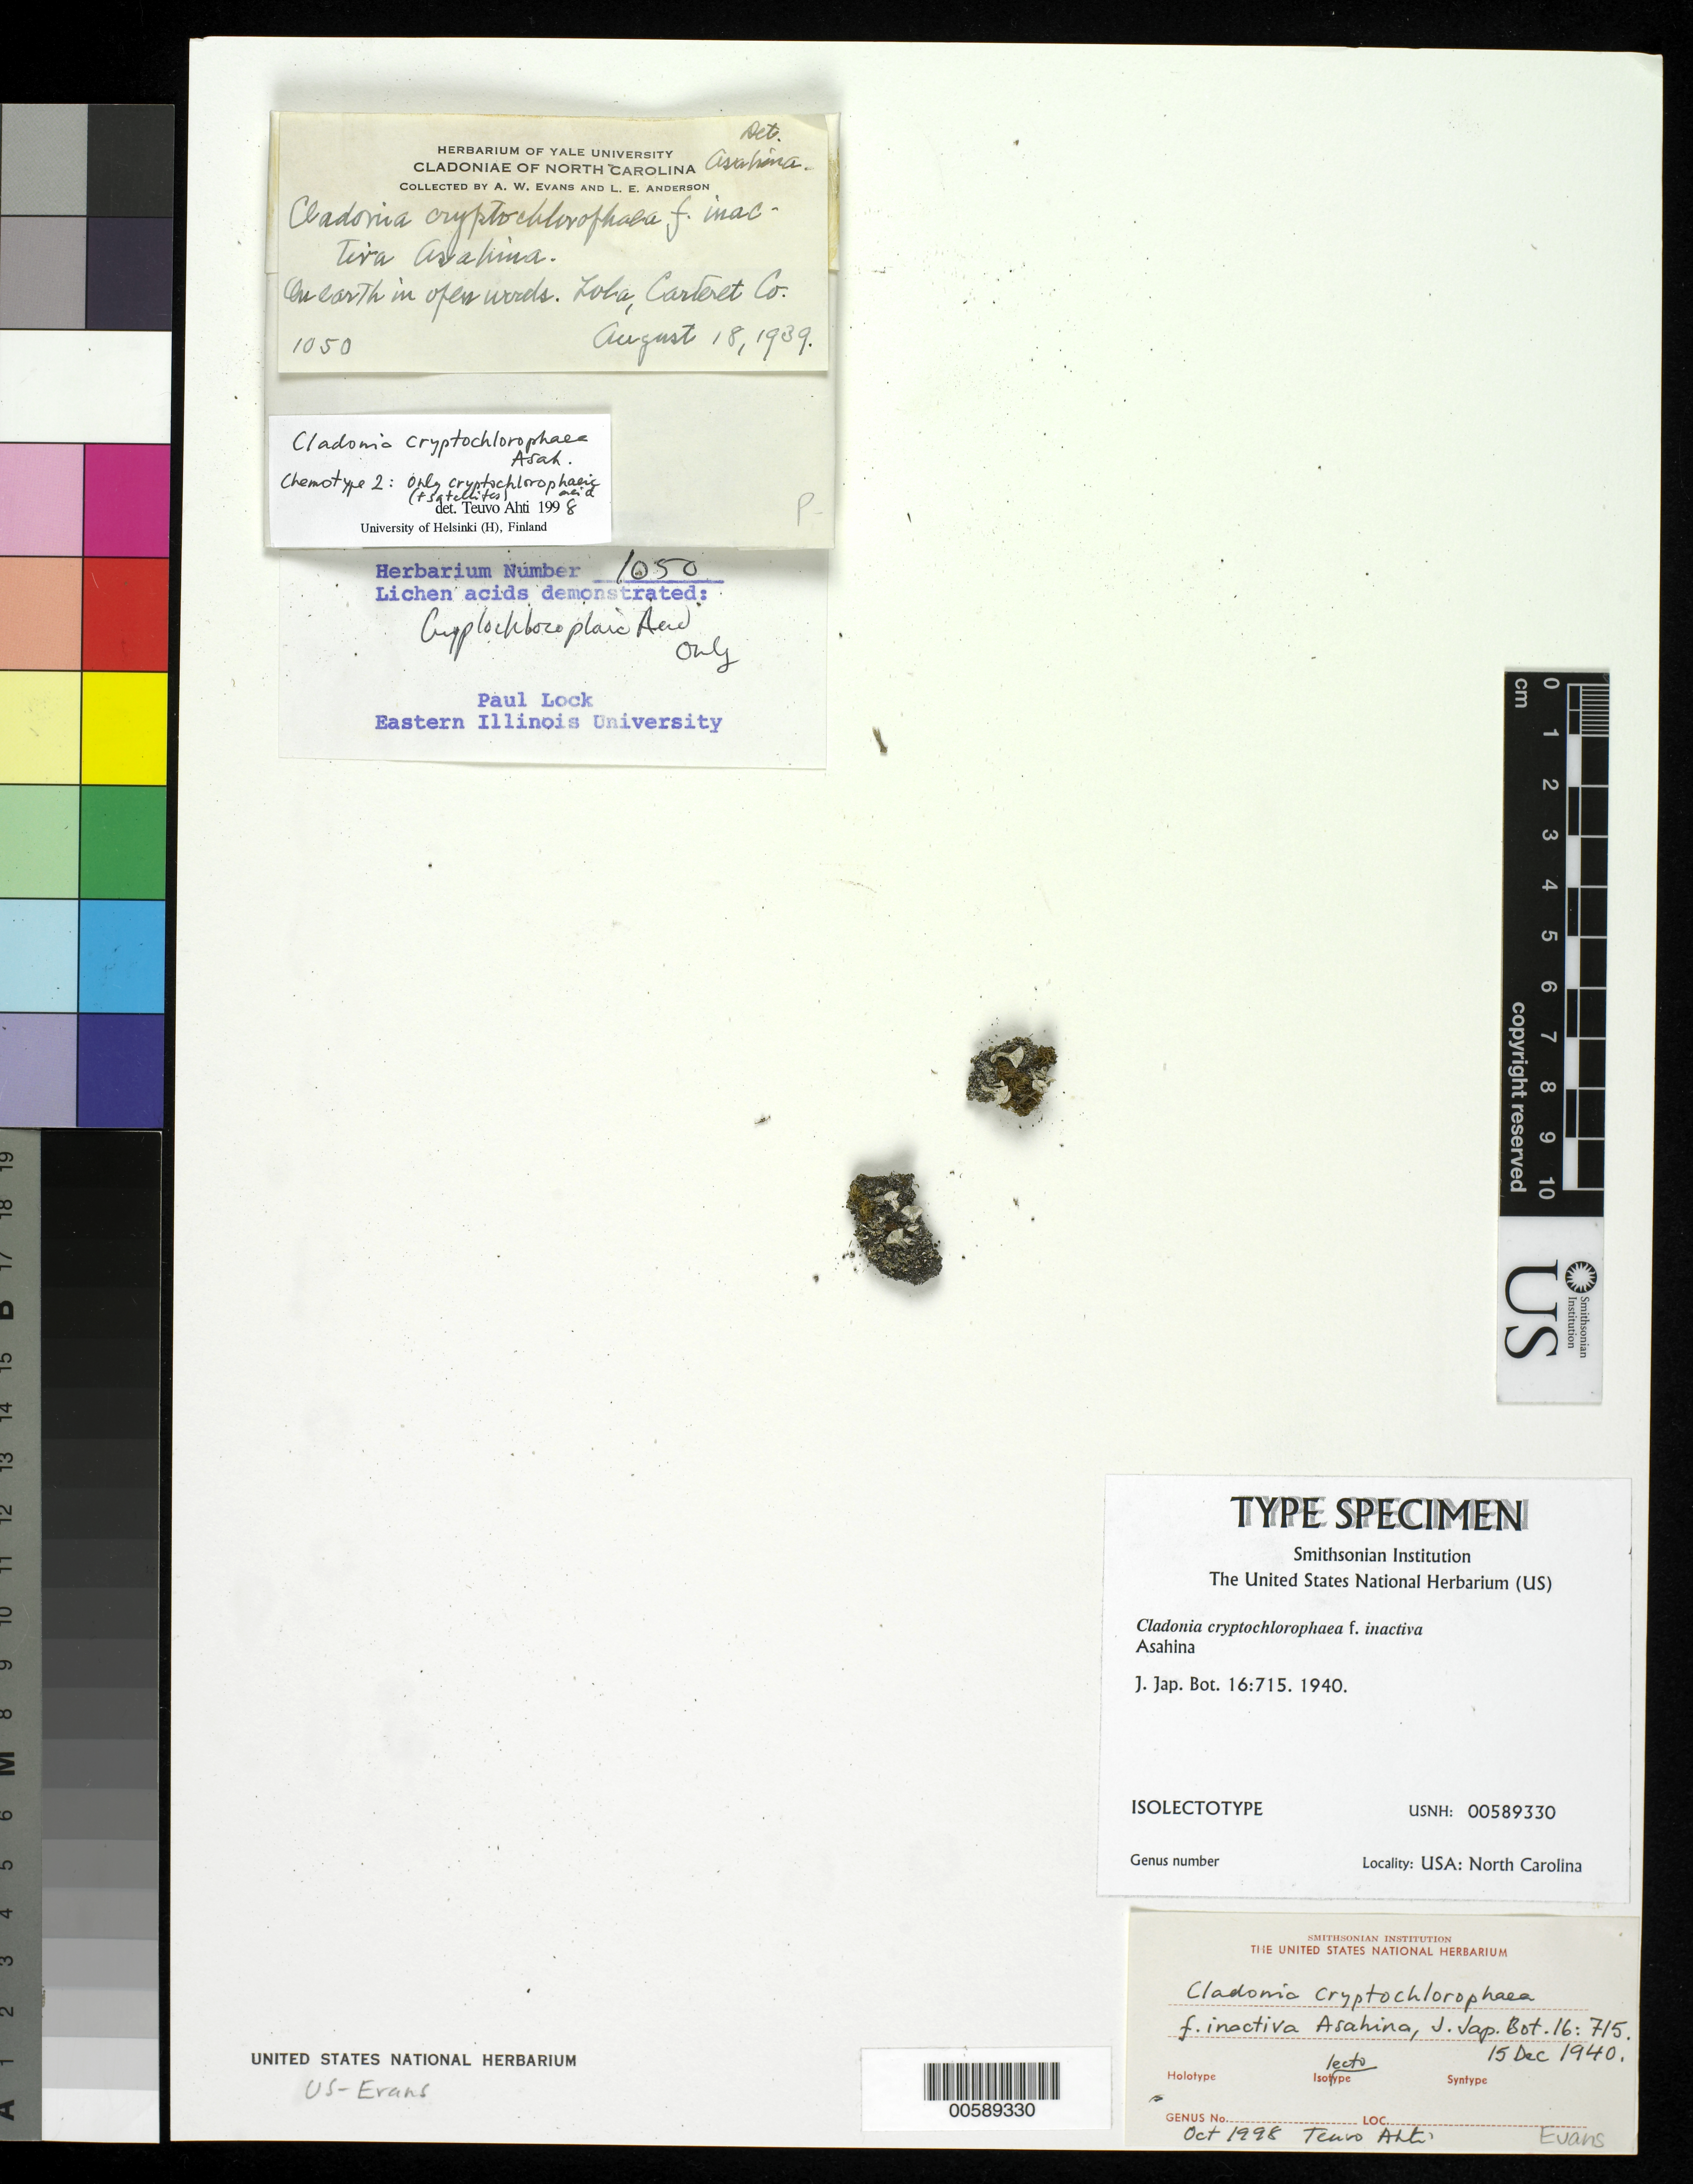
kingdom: Fungi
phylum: Ascomycota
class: Lecanoromycetes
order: Lecanorales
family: Cladoniaceae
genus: Cladonia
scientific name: Cladonia cryptochlorophaea f. inactiva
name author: Asahina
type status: Isolectotype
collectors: A. W. Evans & L. E. Anderson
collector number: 1050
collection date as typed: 18 Aug 1939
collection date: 1939-08-18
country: United States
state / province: North Carolina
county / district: Carteret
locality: Lola.